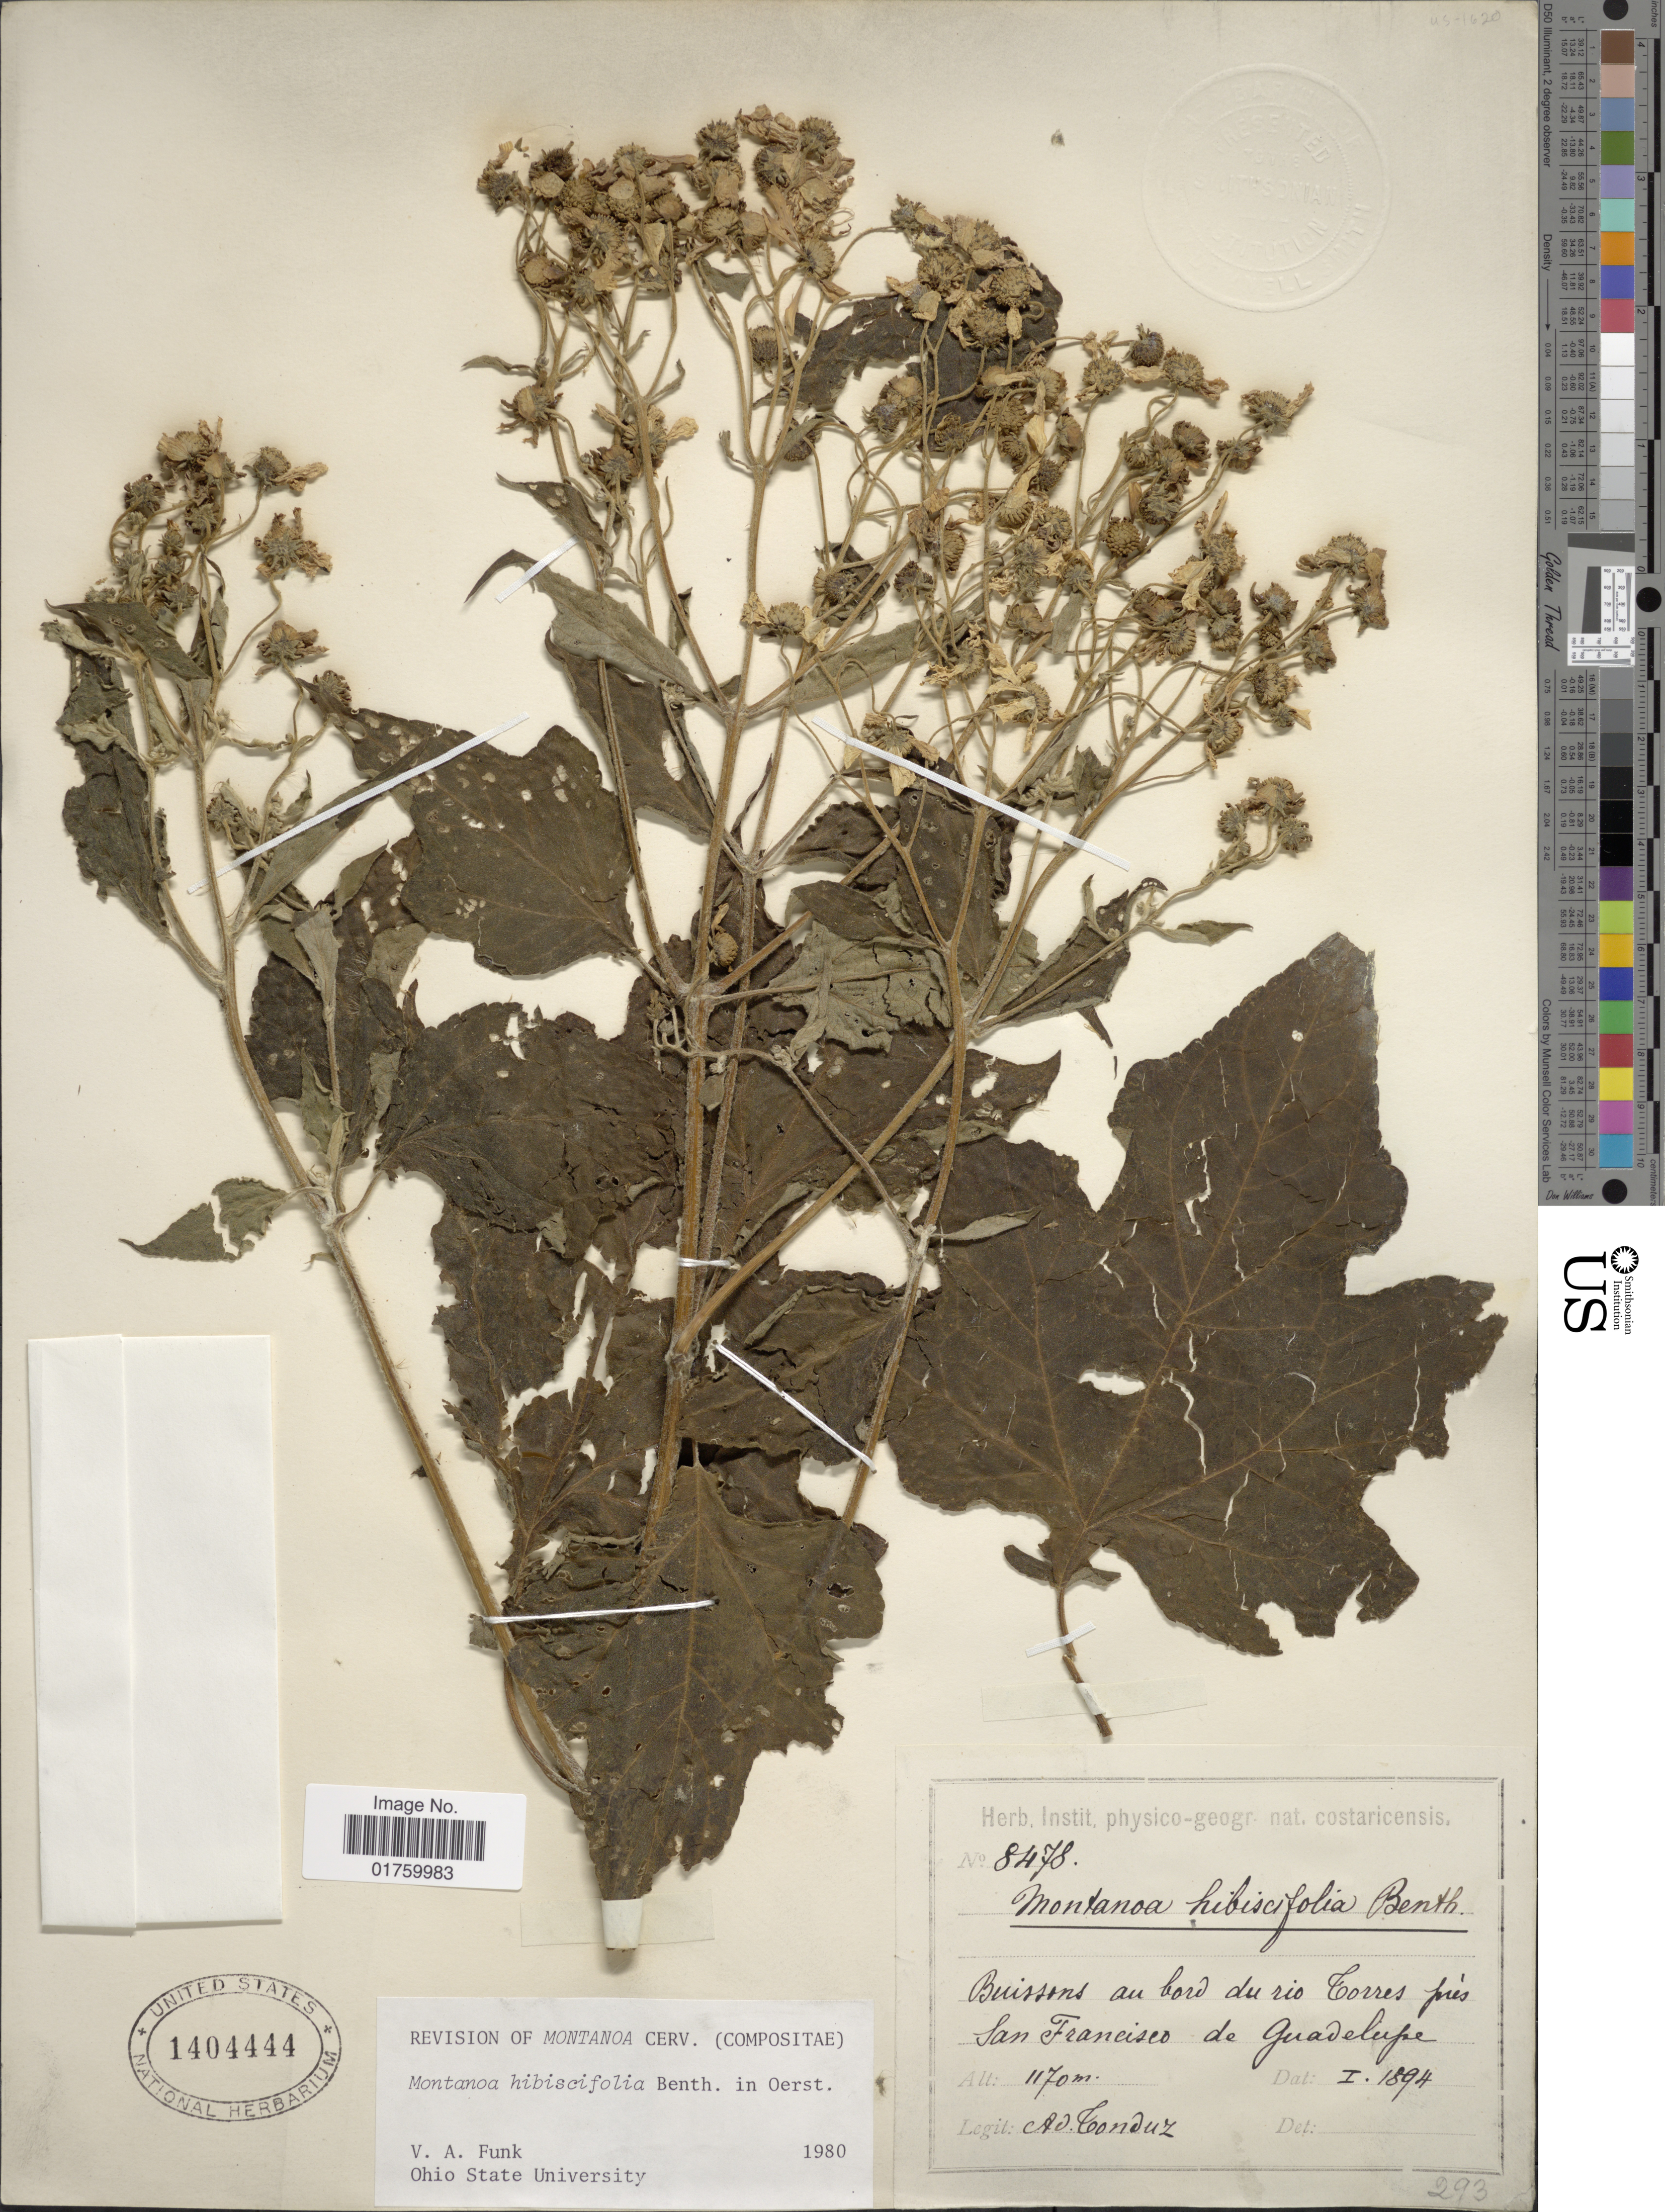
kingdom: Plantae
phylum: Tracheophyta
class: Magnoliopsida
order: Asterales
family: Asteraceae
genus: Montanoa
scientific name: Montanoa hibiscifolia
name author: Benth.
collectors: A. Tonduz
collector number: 8478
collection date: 1894-01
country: Costa Rica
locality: Buissons au bord du rio Corres pres San Francisco de Guadelupe.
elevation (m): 1170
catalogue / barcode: US 1404444